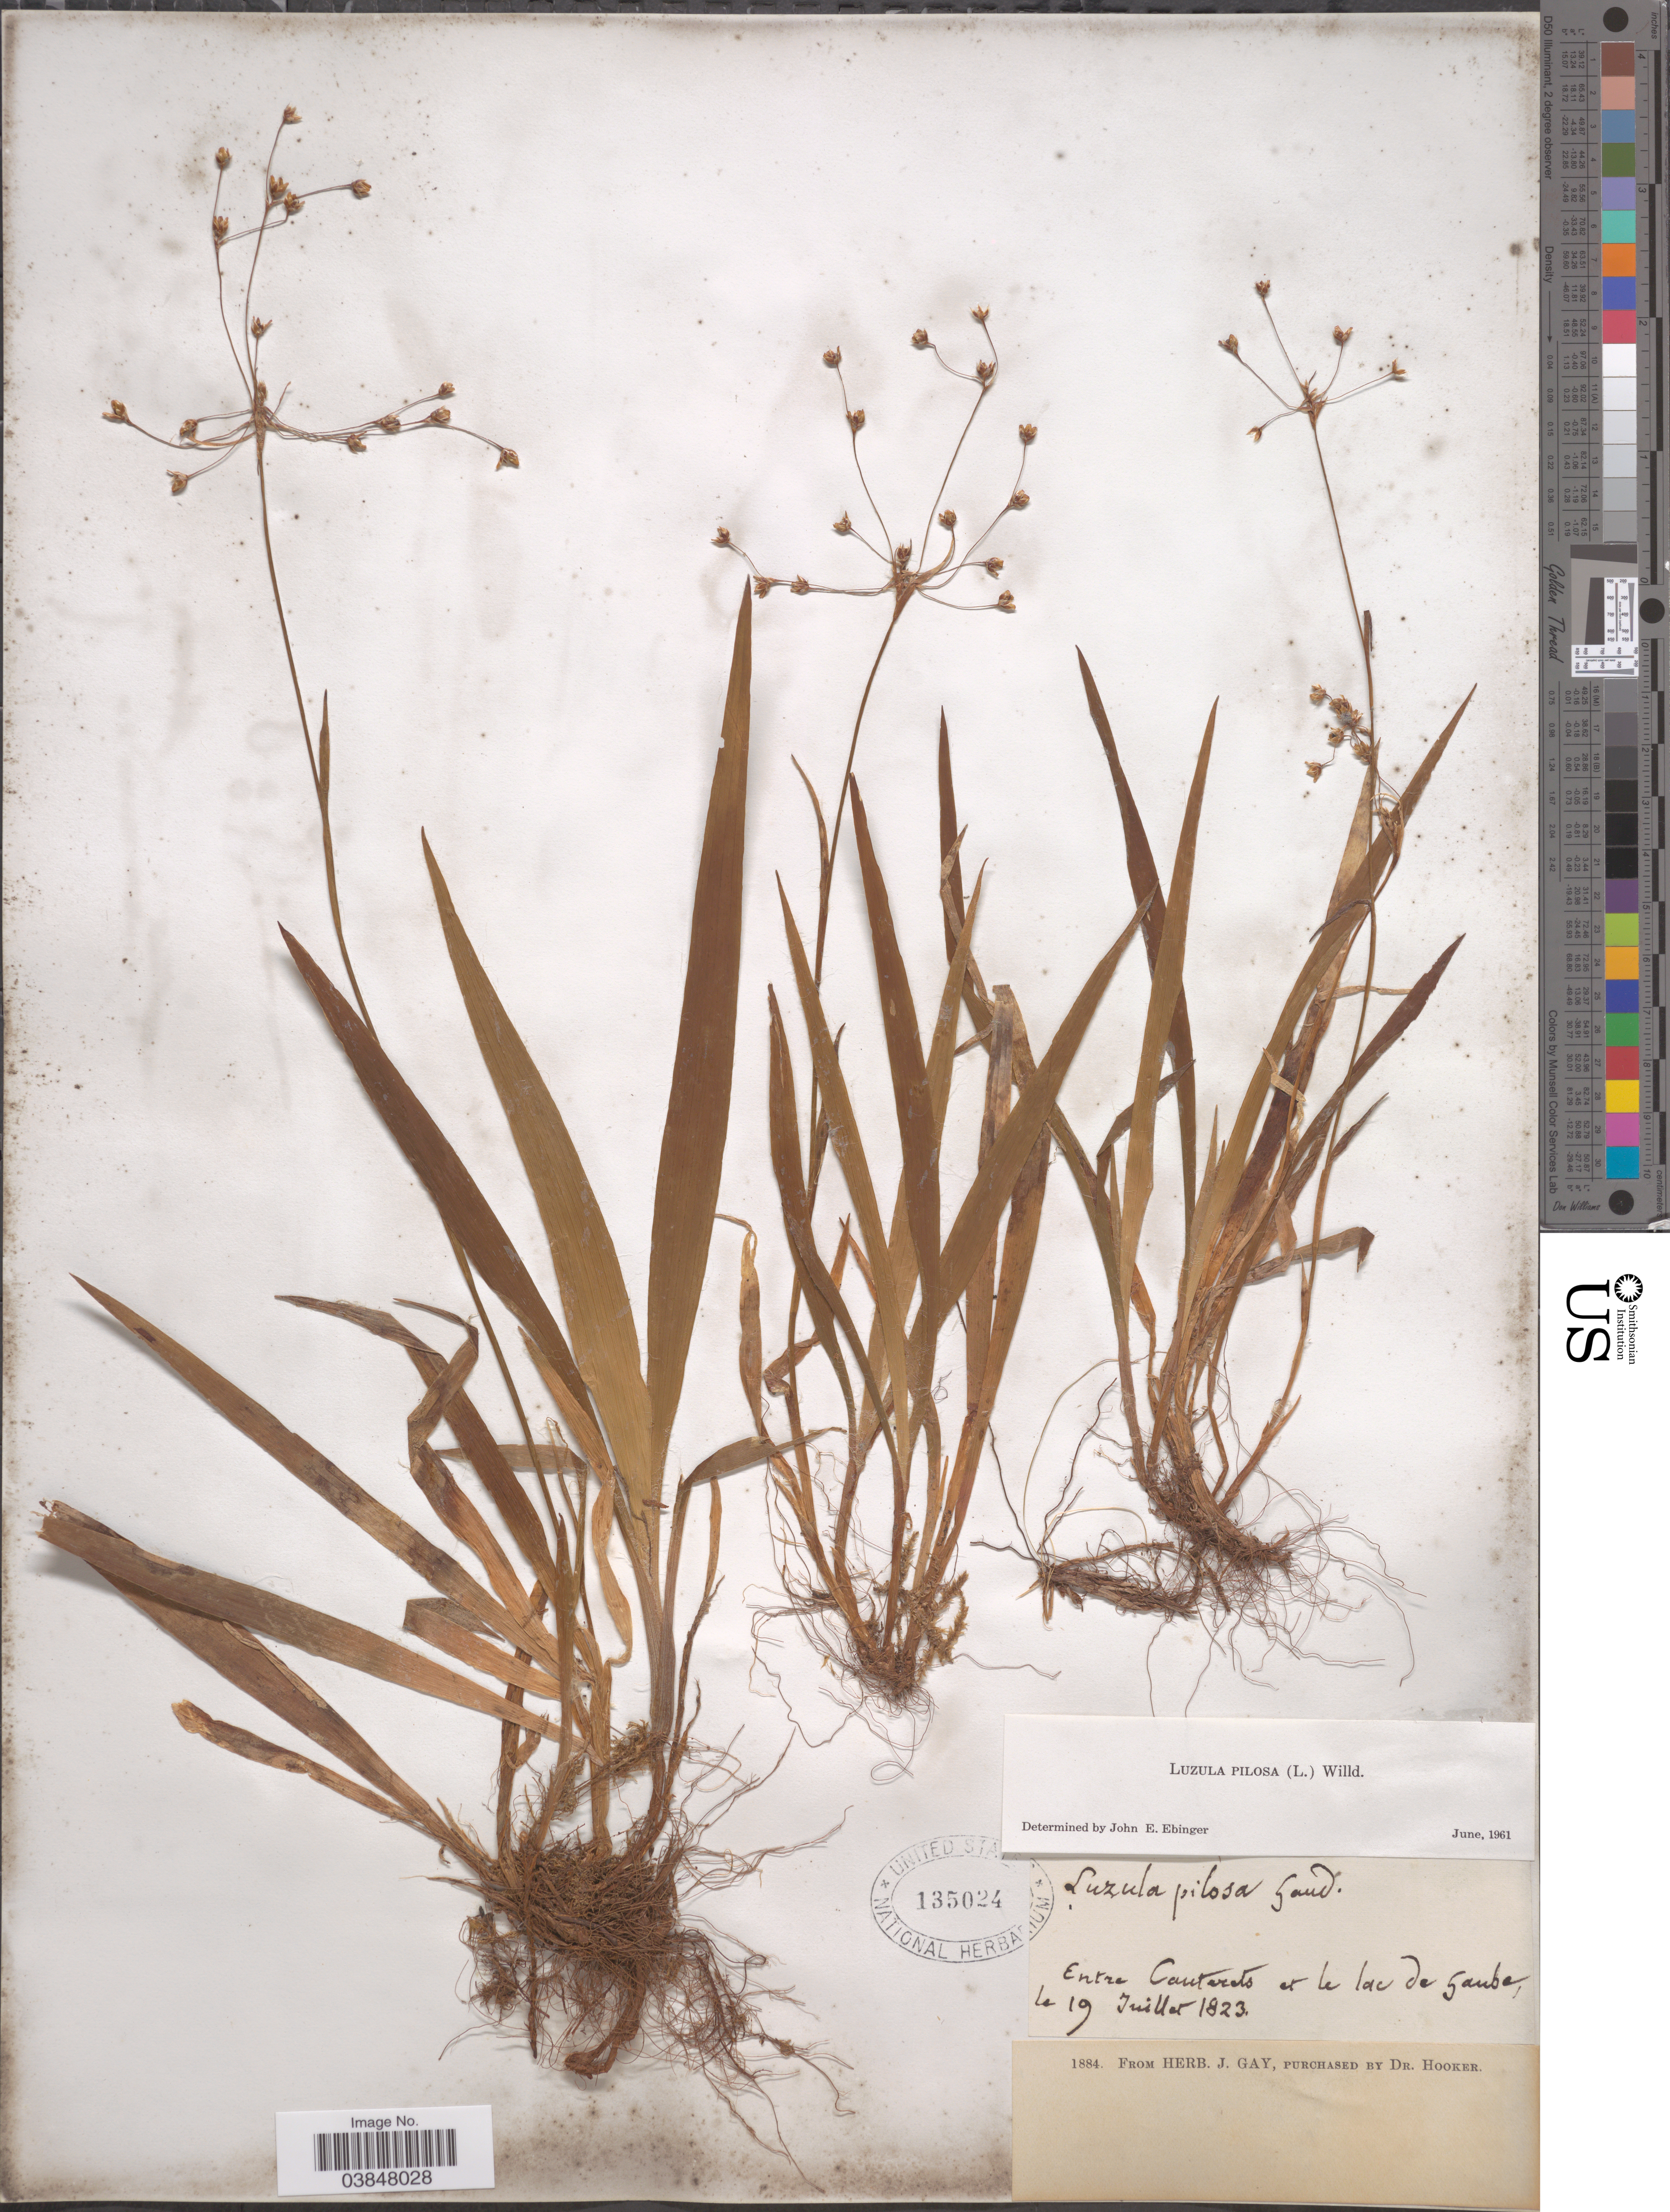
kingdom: Plantae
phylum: Tracheophyta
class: Liliopsida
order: Poales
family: Juncaceae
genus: Luzula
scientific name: Luzula pilosa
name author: (L.) Willd.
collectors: ex herb. J. Gay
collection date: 1823-07-19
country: France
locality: Entre Lauterets et le lac de Gaube.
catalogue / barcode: US 135024